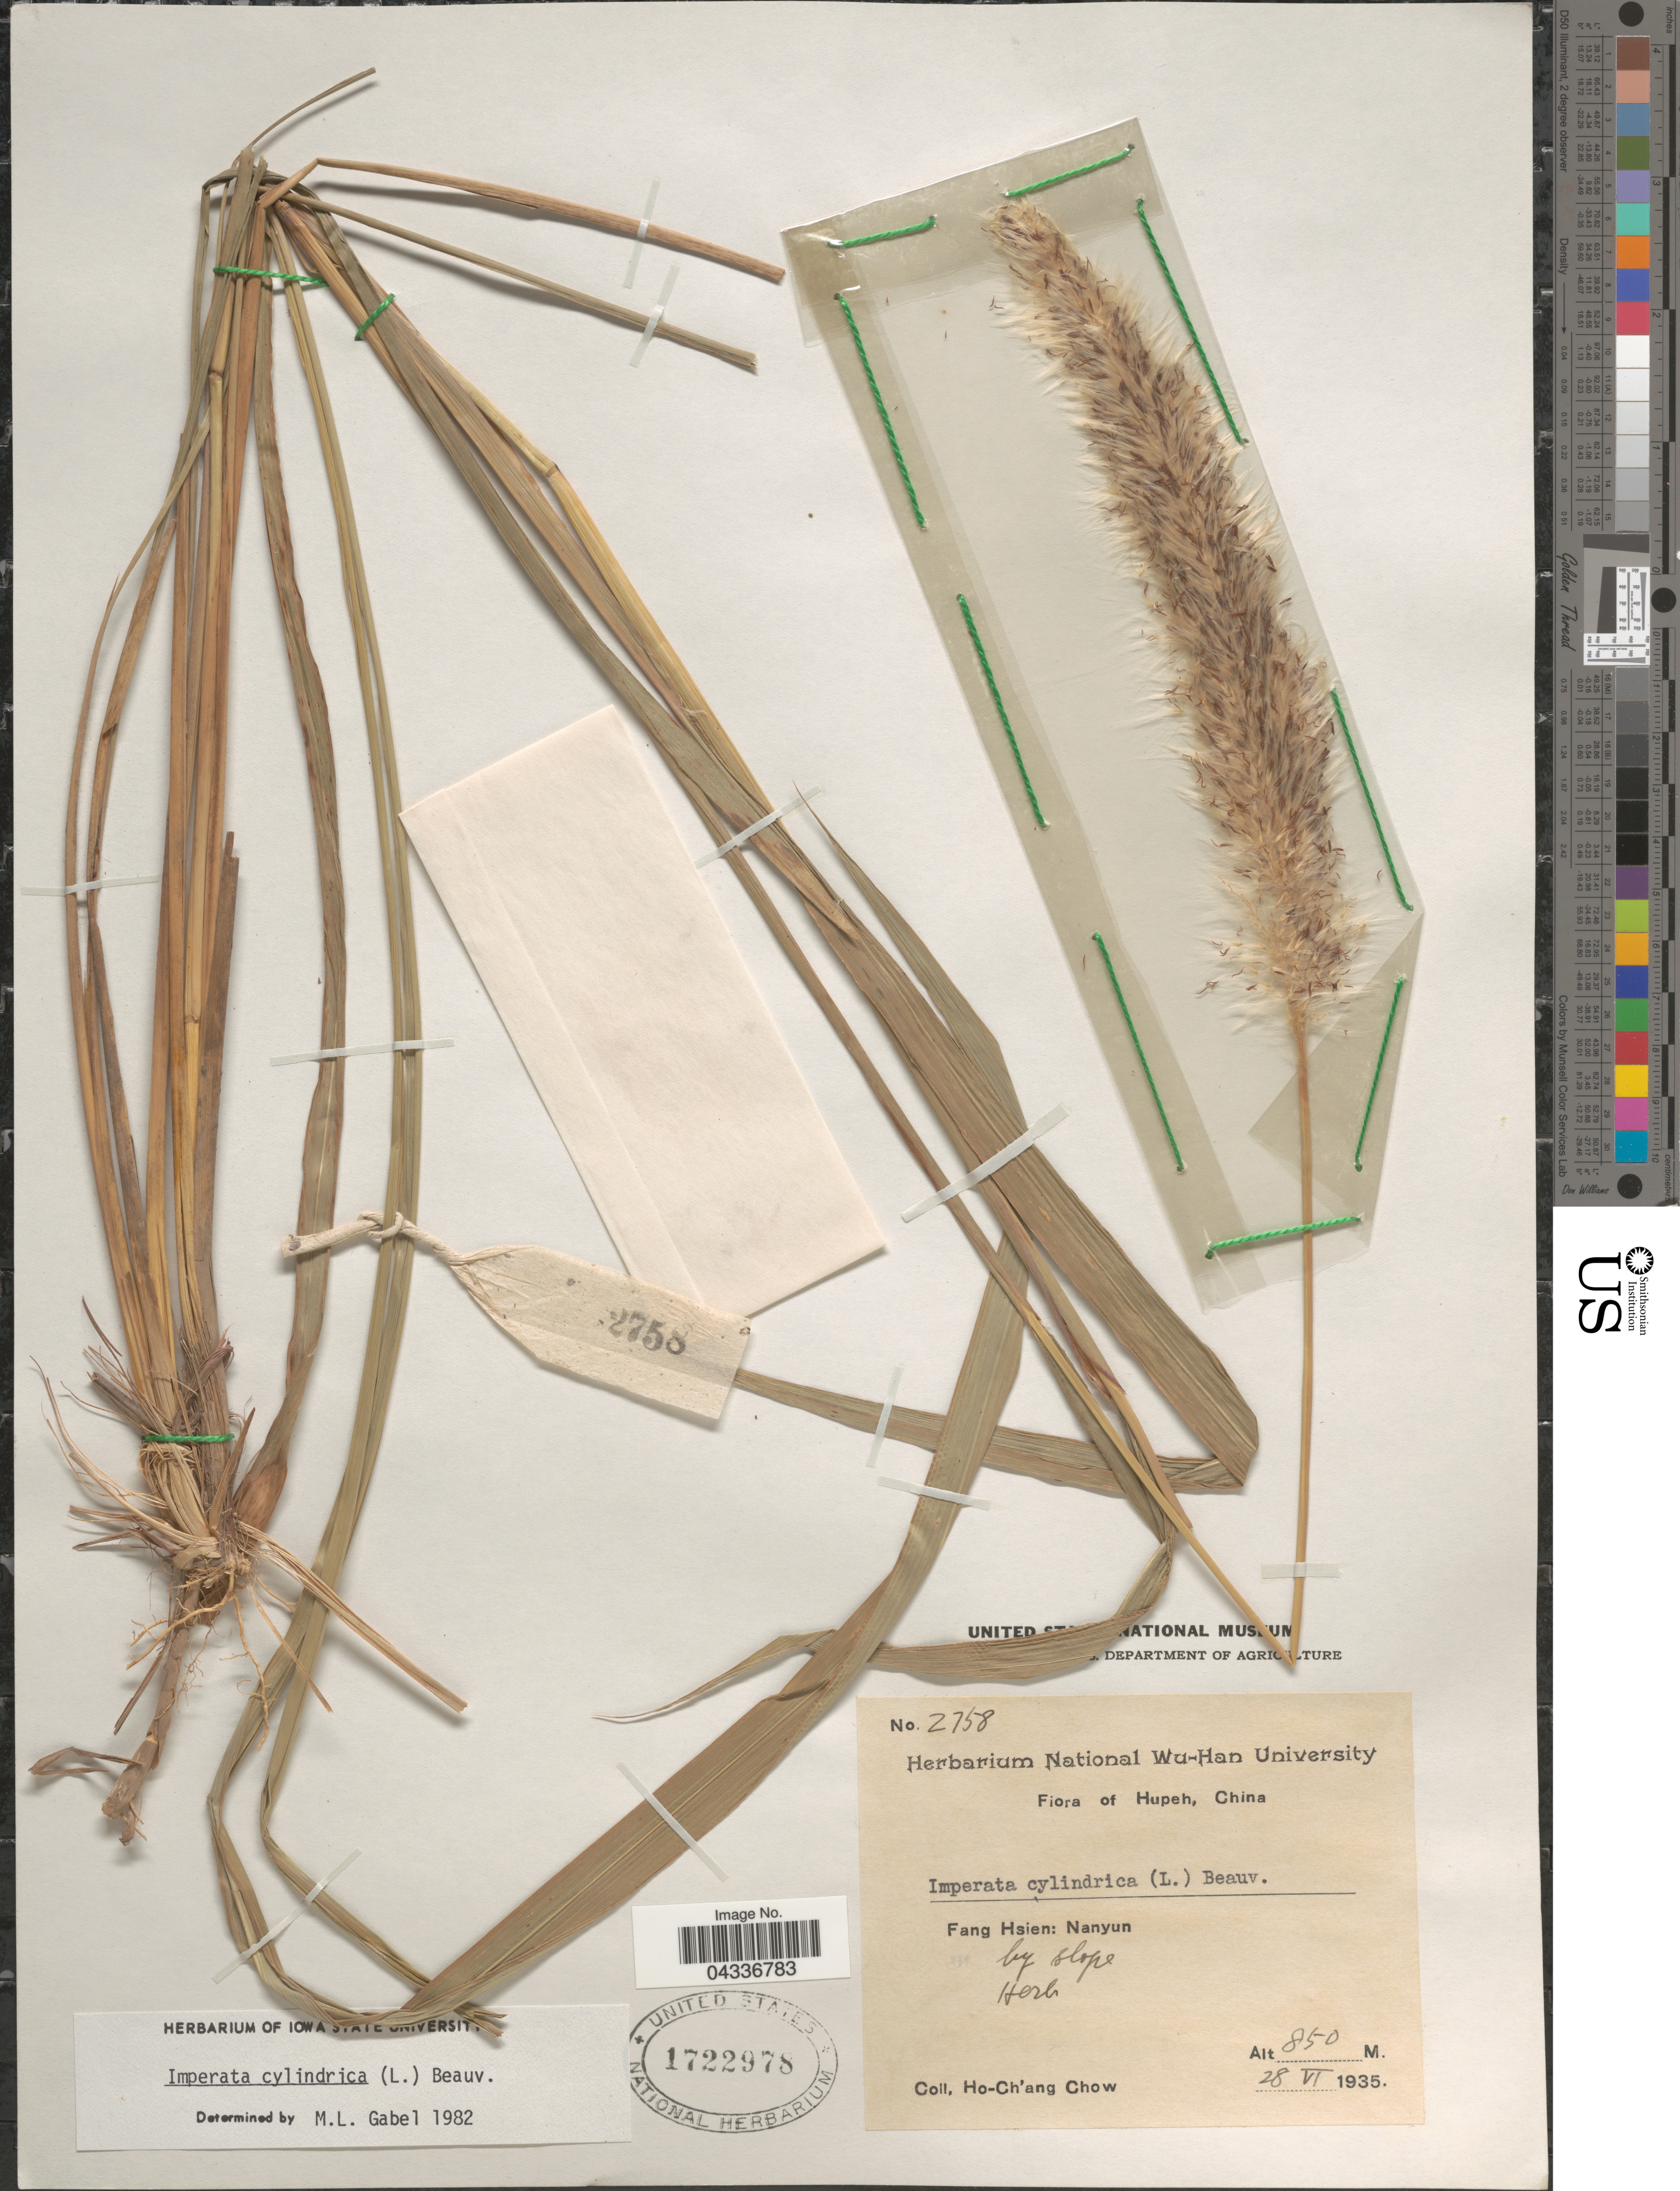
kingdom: Plantae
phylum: Tracheophyta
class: Liliopsida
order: Poales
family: Poaceae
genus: Imperata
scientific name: Imperata cylindrica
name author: (L.) P. Beauv.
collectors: H. Chow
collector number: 2758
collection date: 1935-06-28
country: China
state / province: Hubei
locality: Hupeh. Fang Hsien: Nanyun.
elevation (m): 850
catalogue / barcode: US 1722978